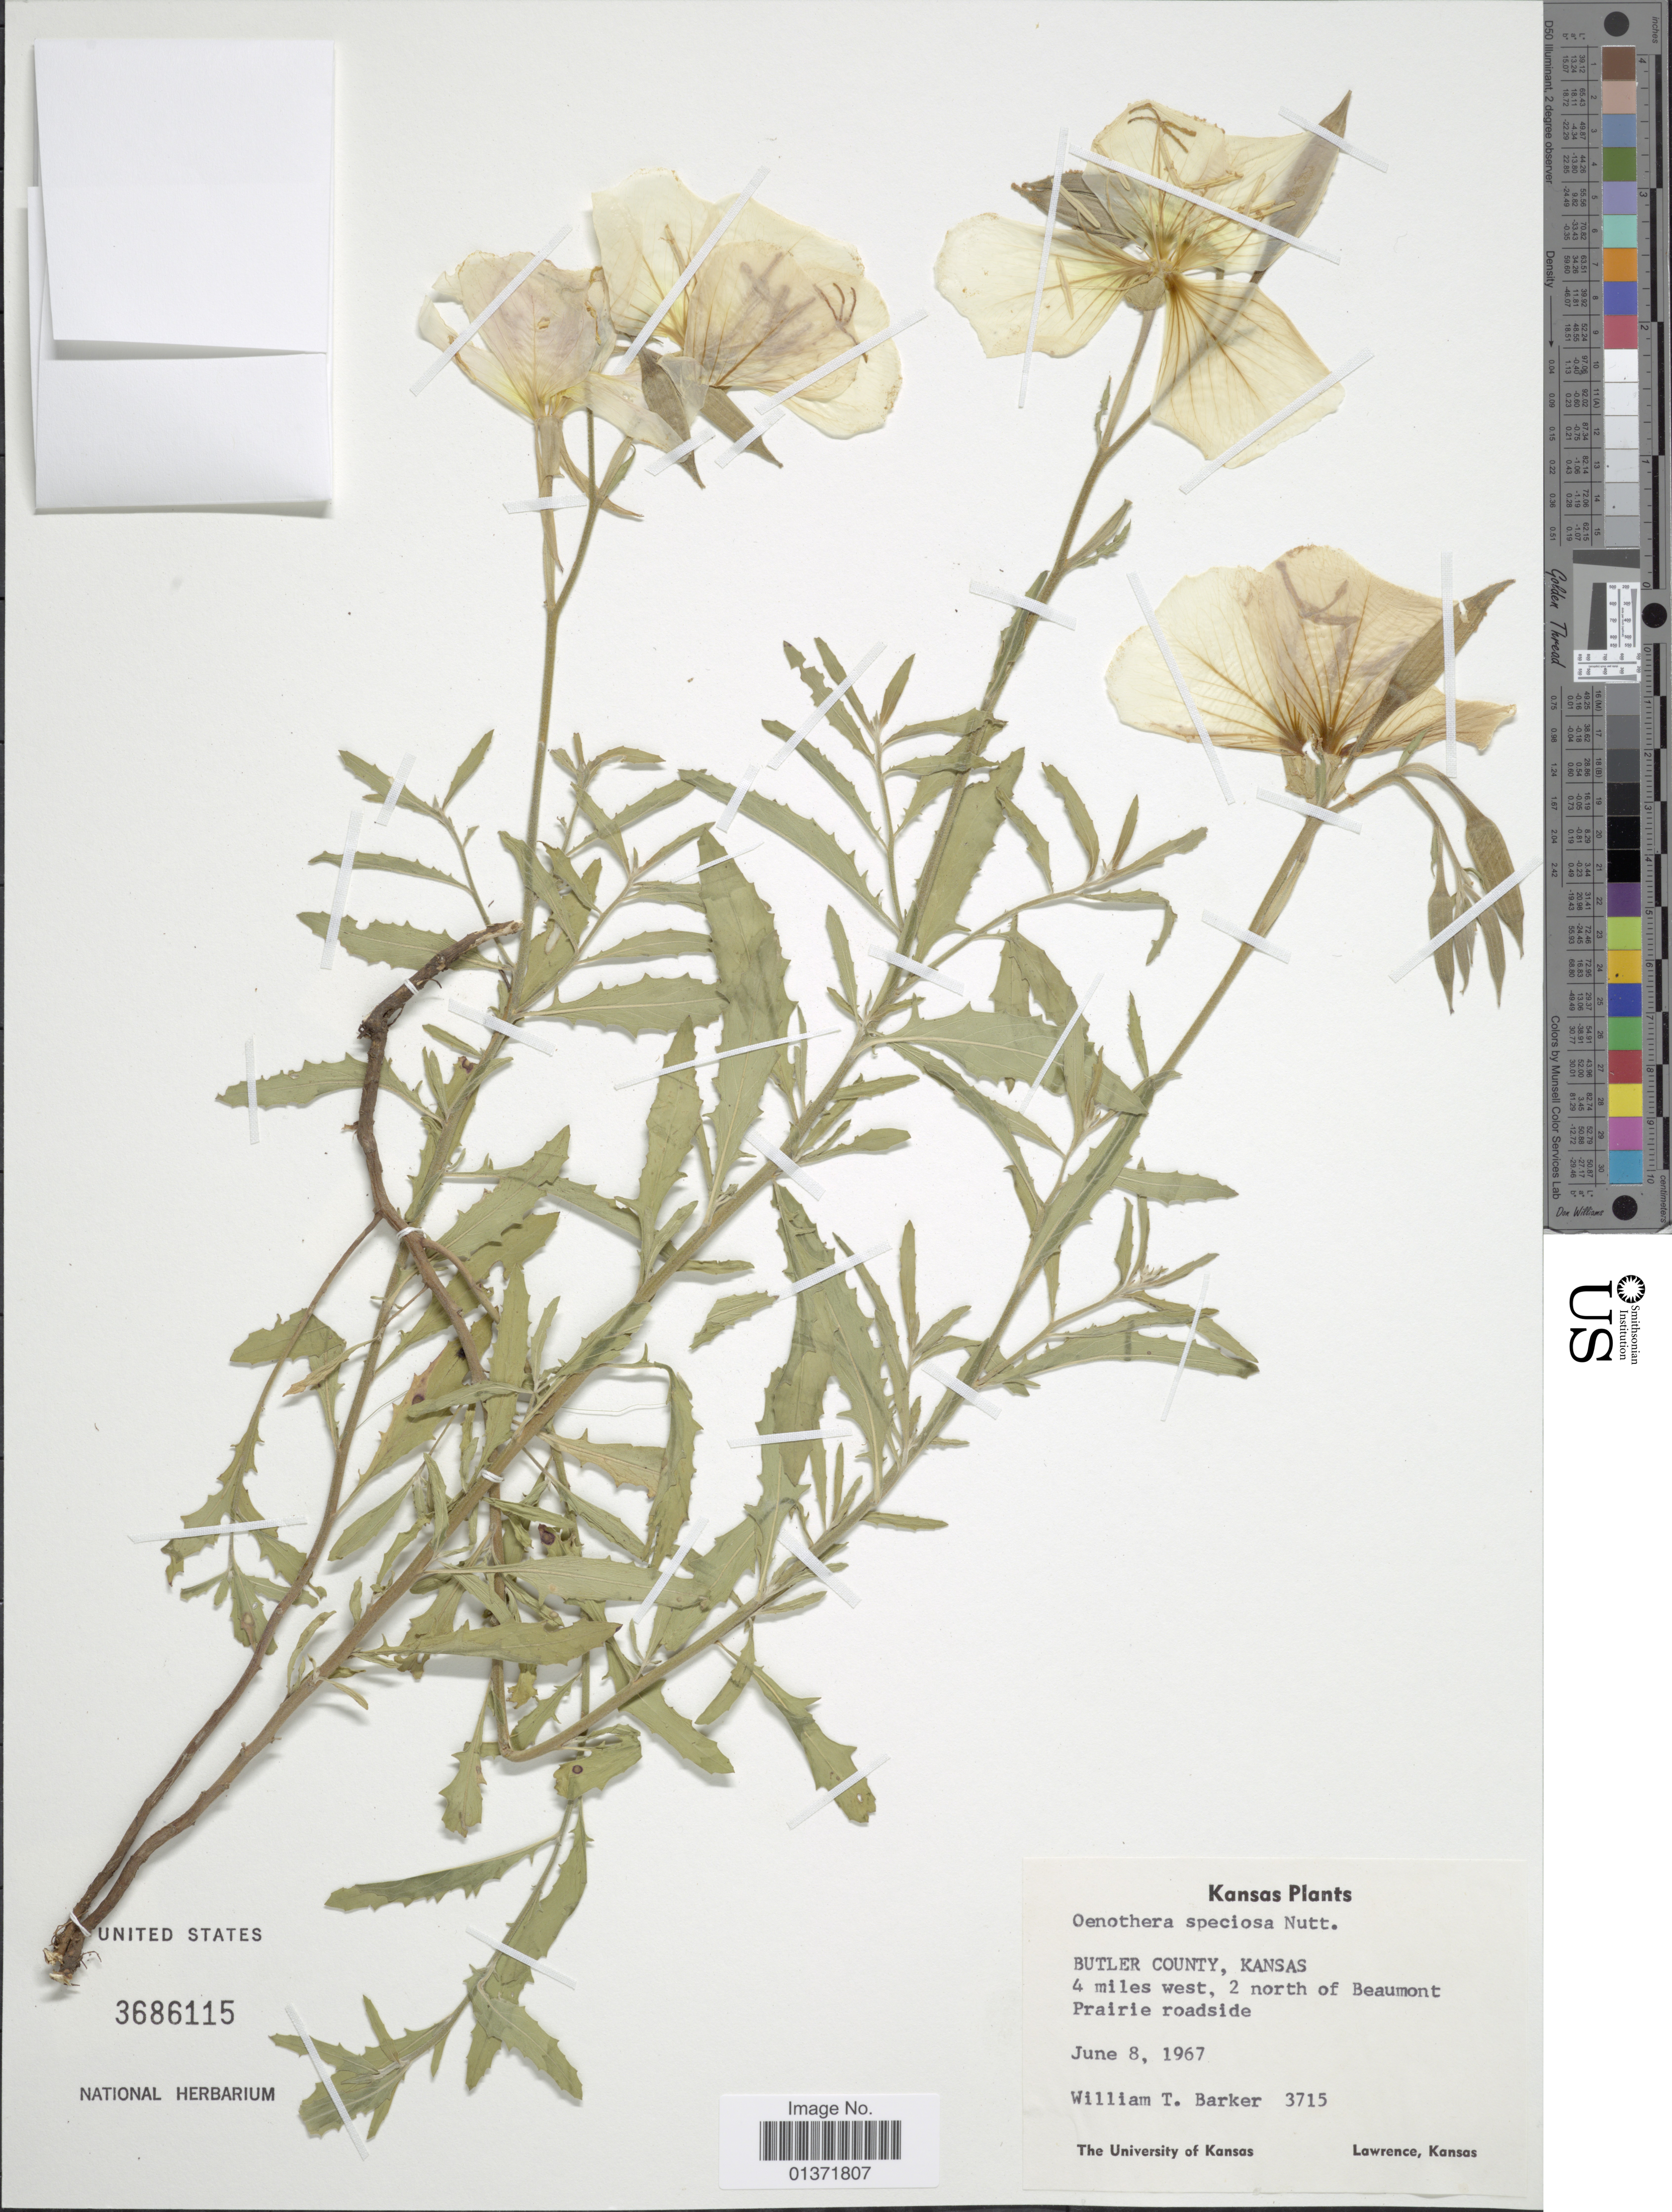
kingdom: Plantae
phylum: Tracheophyta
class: Magnoliopsida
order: Myrtales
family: Onagraceae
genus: Oenothera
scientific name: Oenothera speciosa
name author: Nutt.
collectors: W. T. Barker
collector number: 3715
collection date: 1967-06-08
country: United States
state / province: Kansas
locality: Butler County, 4 miles west, 2 north of Beaumont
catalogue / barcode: US 3686115